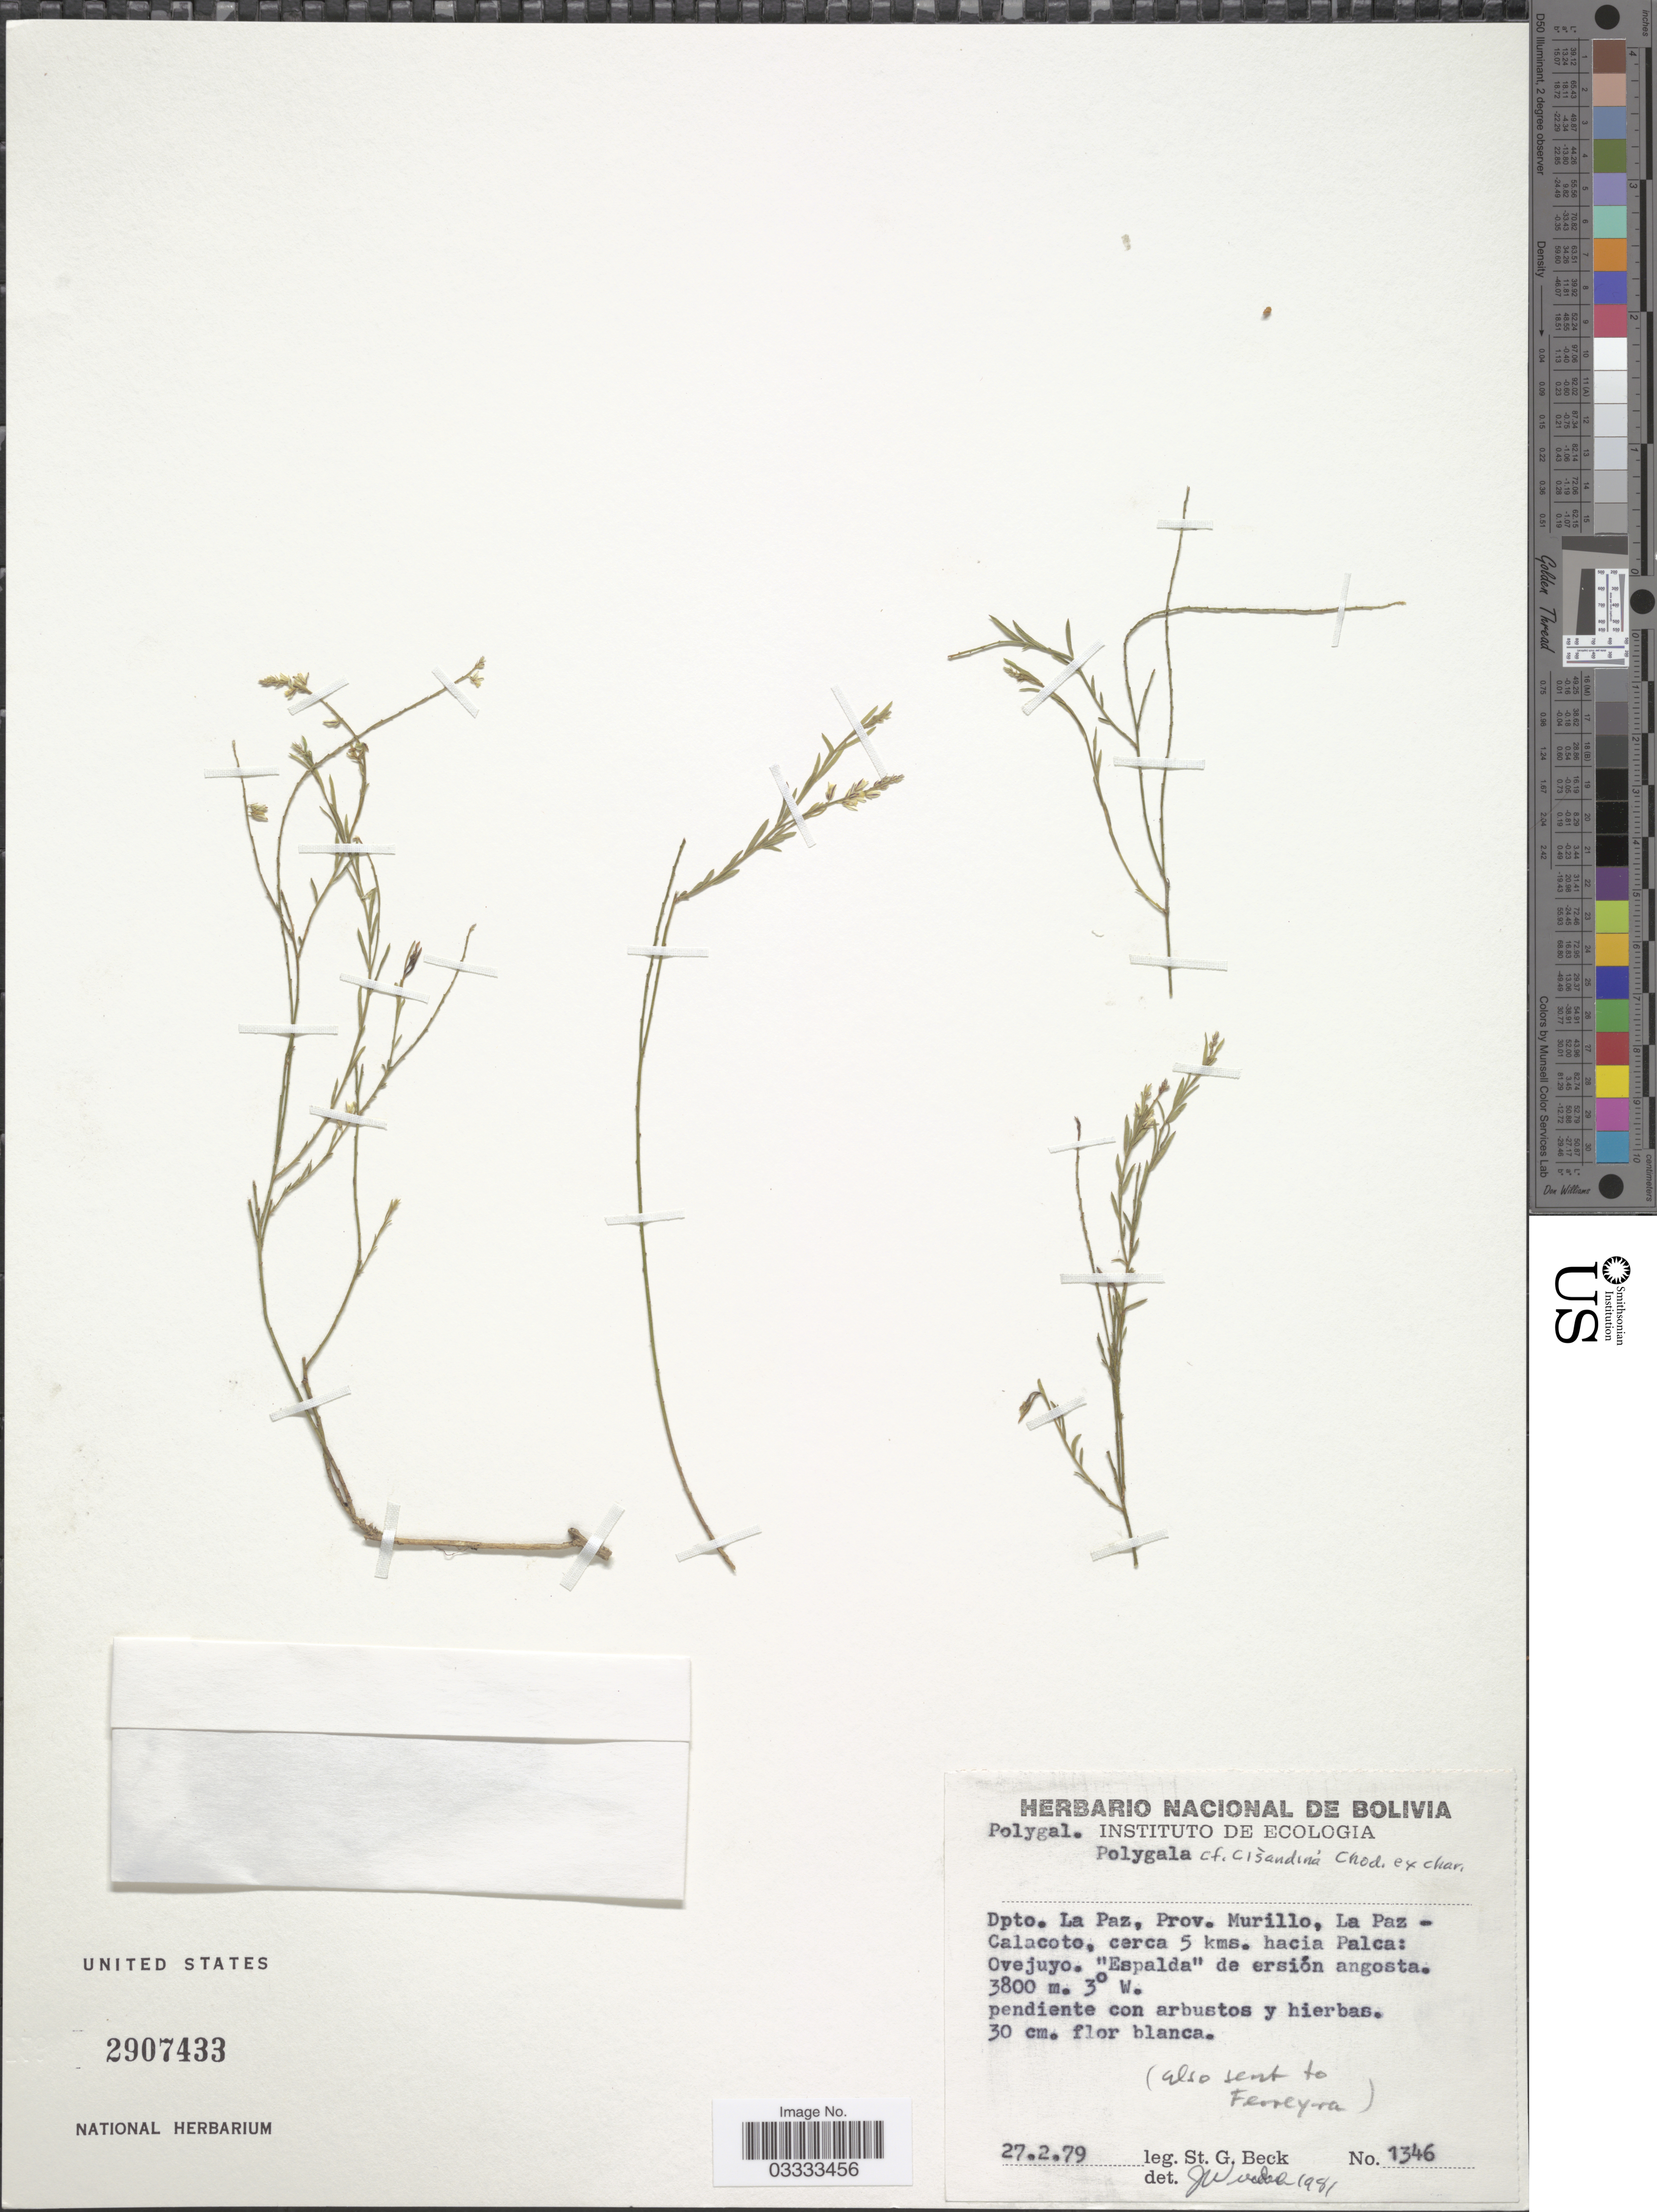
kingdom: Plantae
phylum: Tracheophyta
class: Magnoliopsida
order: Fabales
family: Polygalaceae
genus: Polygala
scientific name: Polygala cisandina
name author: Chodat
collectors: S. G. Beck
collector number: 1346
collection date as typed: Transcribed d/m/y: 27/2/79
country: Bolivia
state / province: La Paz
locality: Dpto. La Paz, Prov. Murillo, La Paz-Calacoto, cerca 5 kms. hacia Palca: Ovejuyo. "Espalda" de ersión angosta.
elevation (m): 3800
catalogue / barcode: US 2907433